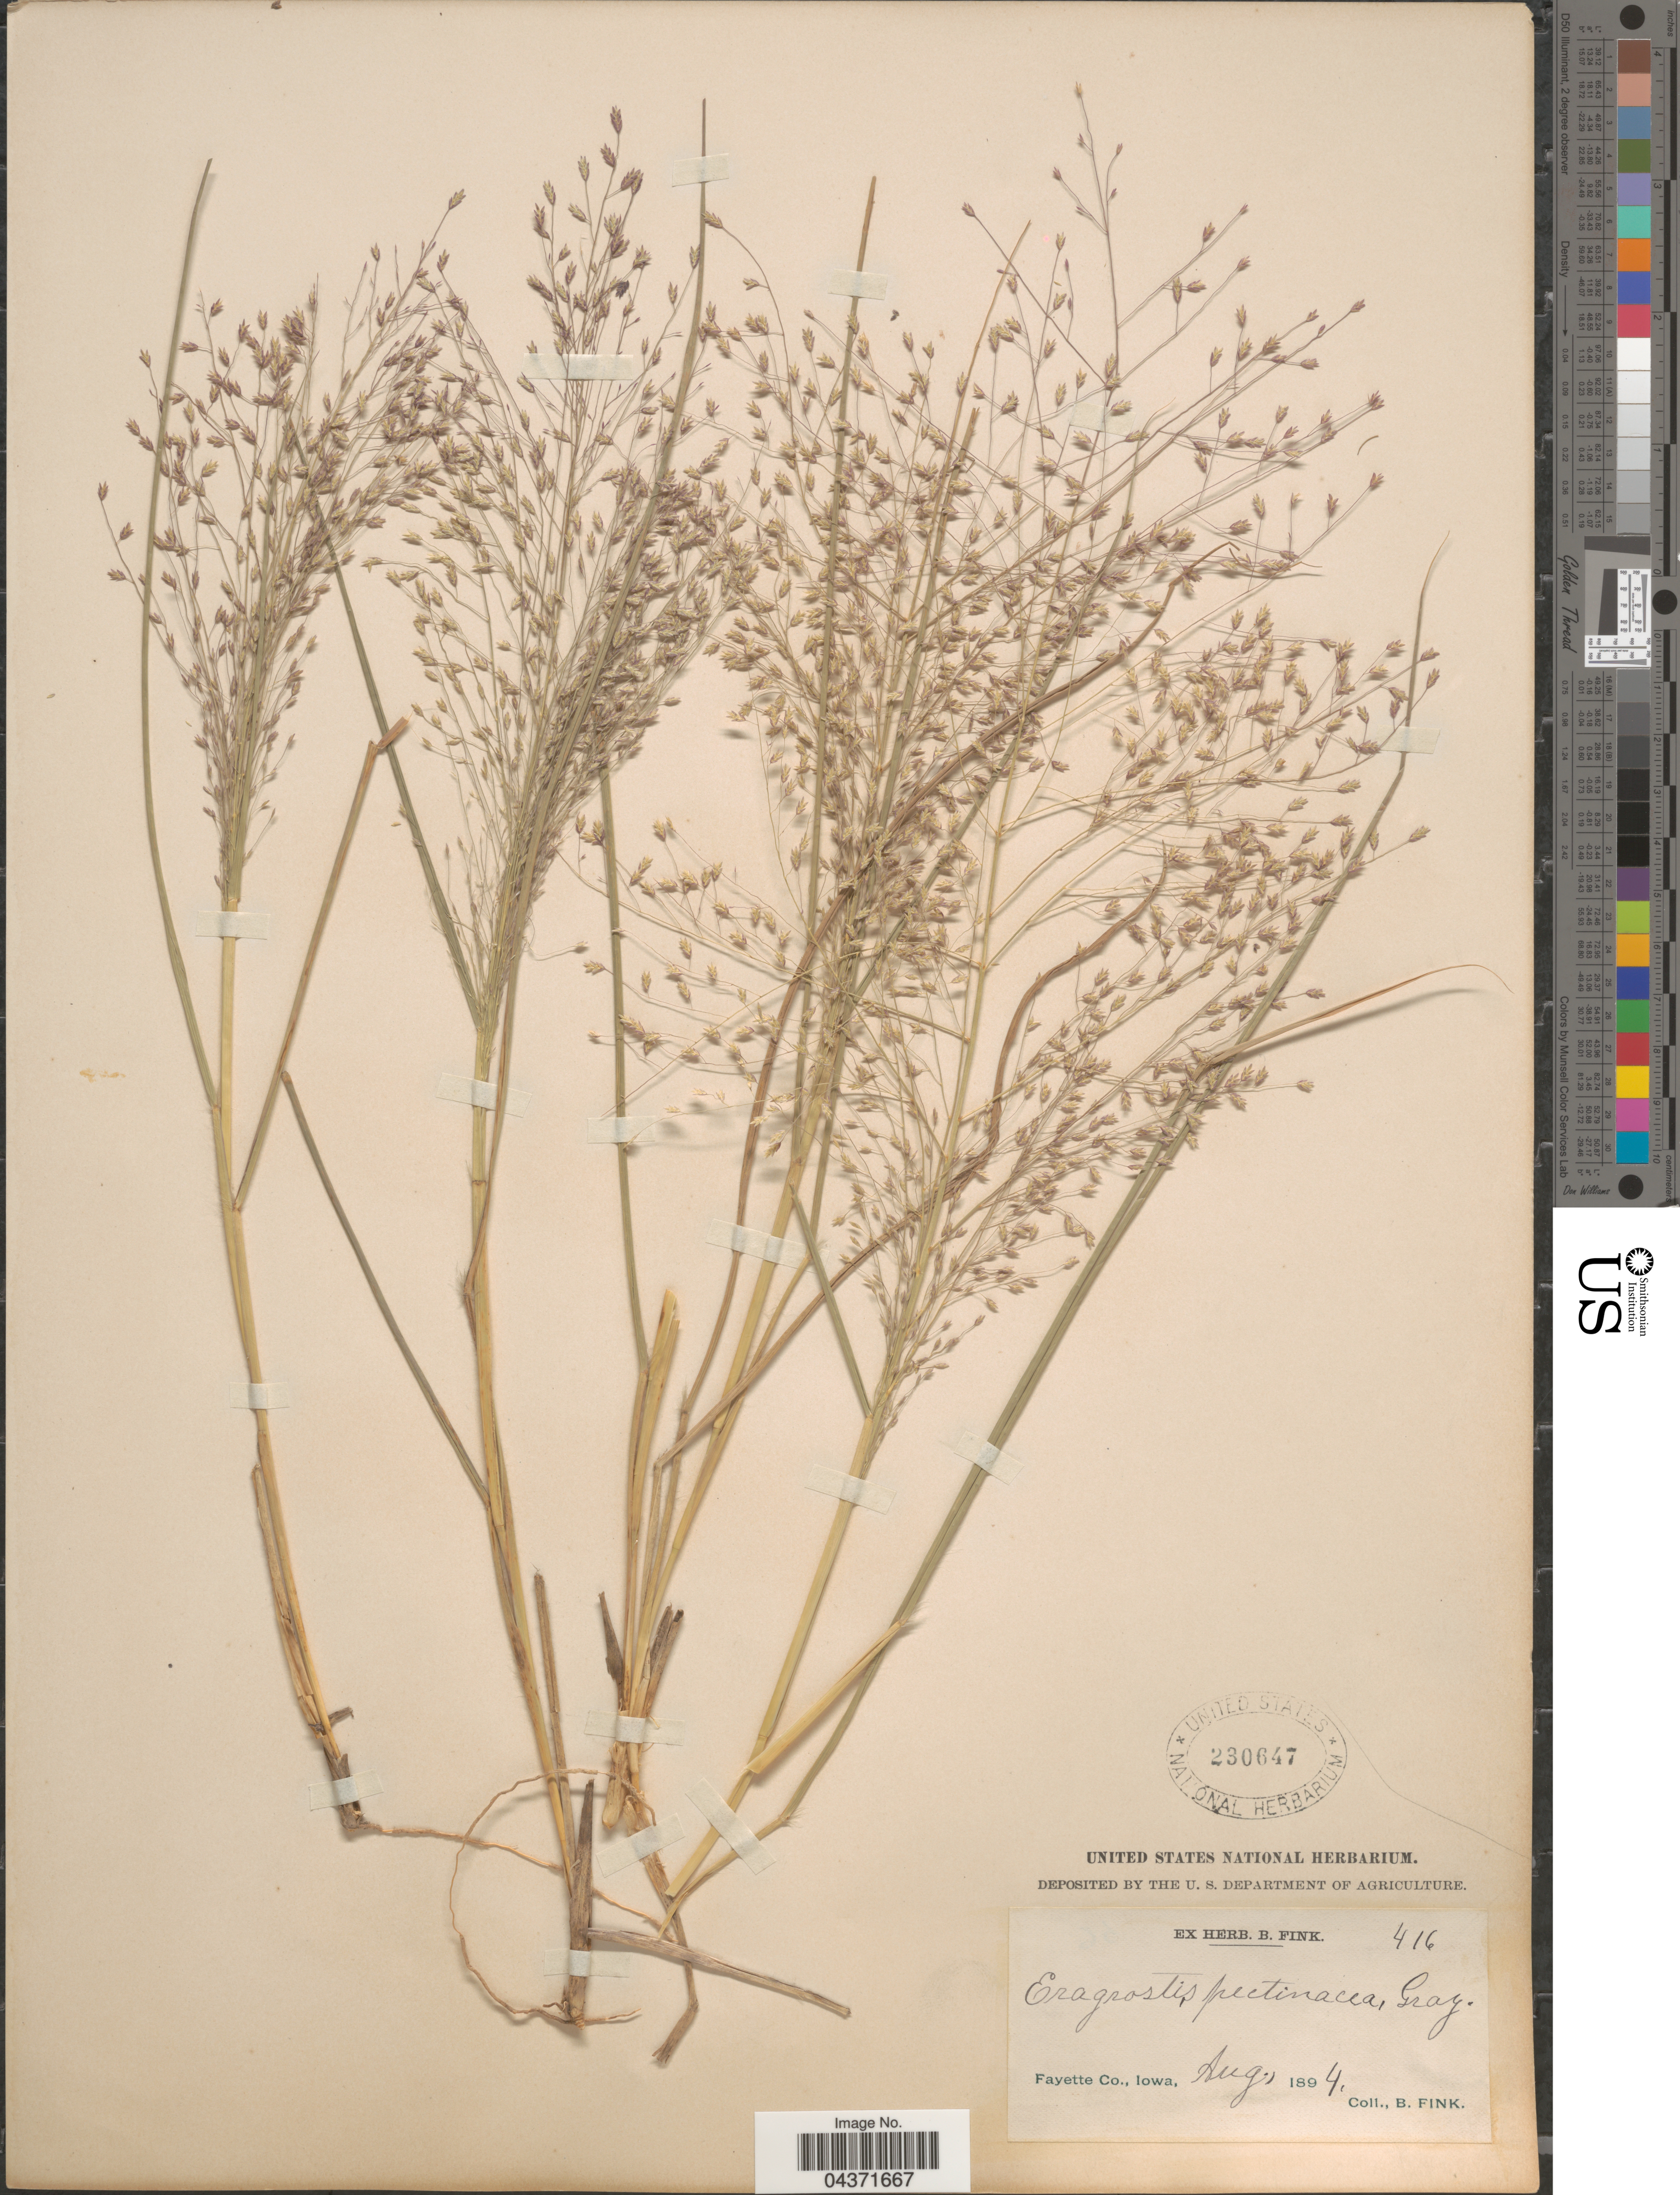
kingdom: Plantae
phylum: Tracheophyta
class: Liliopsida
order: Poales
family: Poaceae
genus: Eragrostis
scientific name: Eragrostis spectabilis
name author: (Pursh) Steud.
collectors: B. Fink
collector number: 416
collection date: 1894-08-01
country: United States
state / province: Iowa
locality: Fayette Co.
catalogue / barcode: US 230647